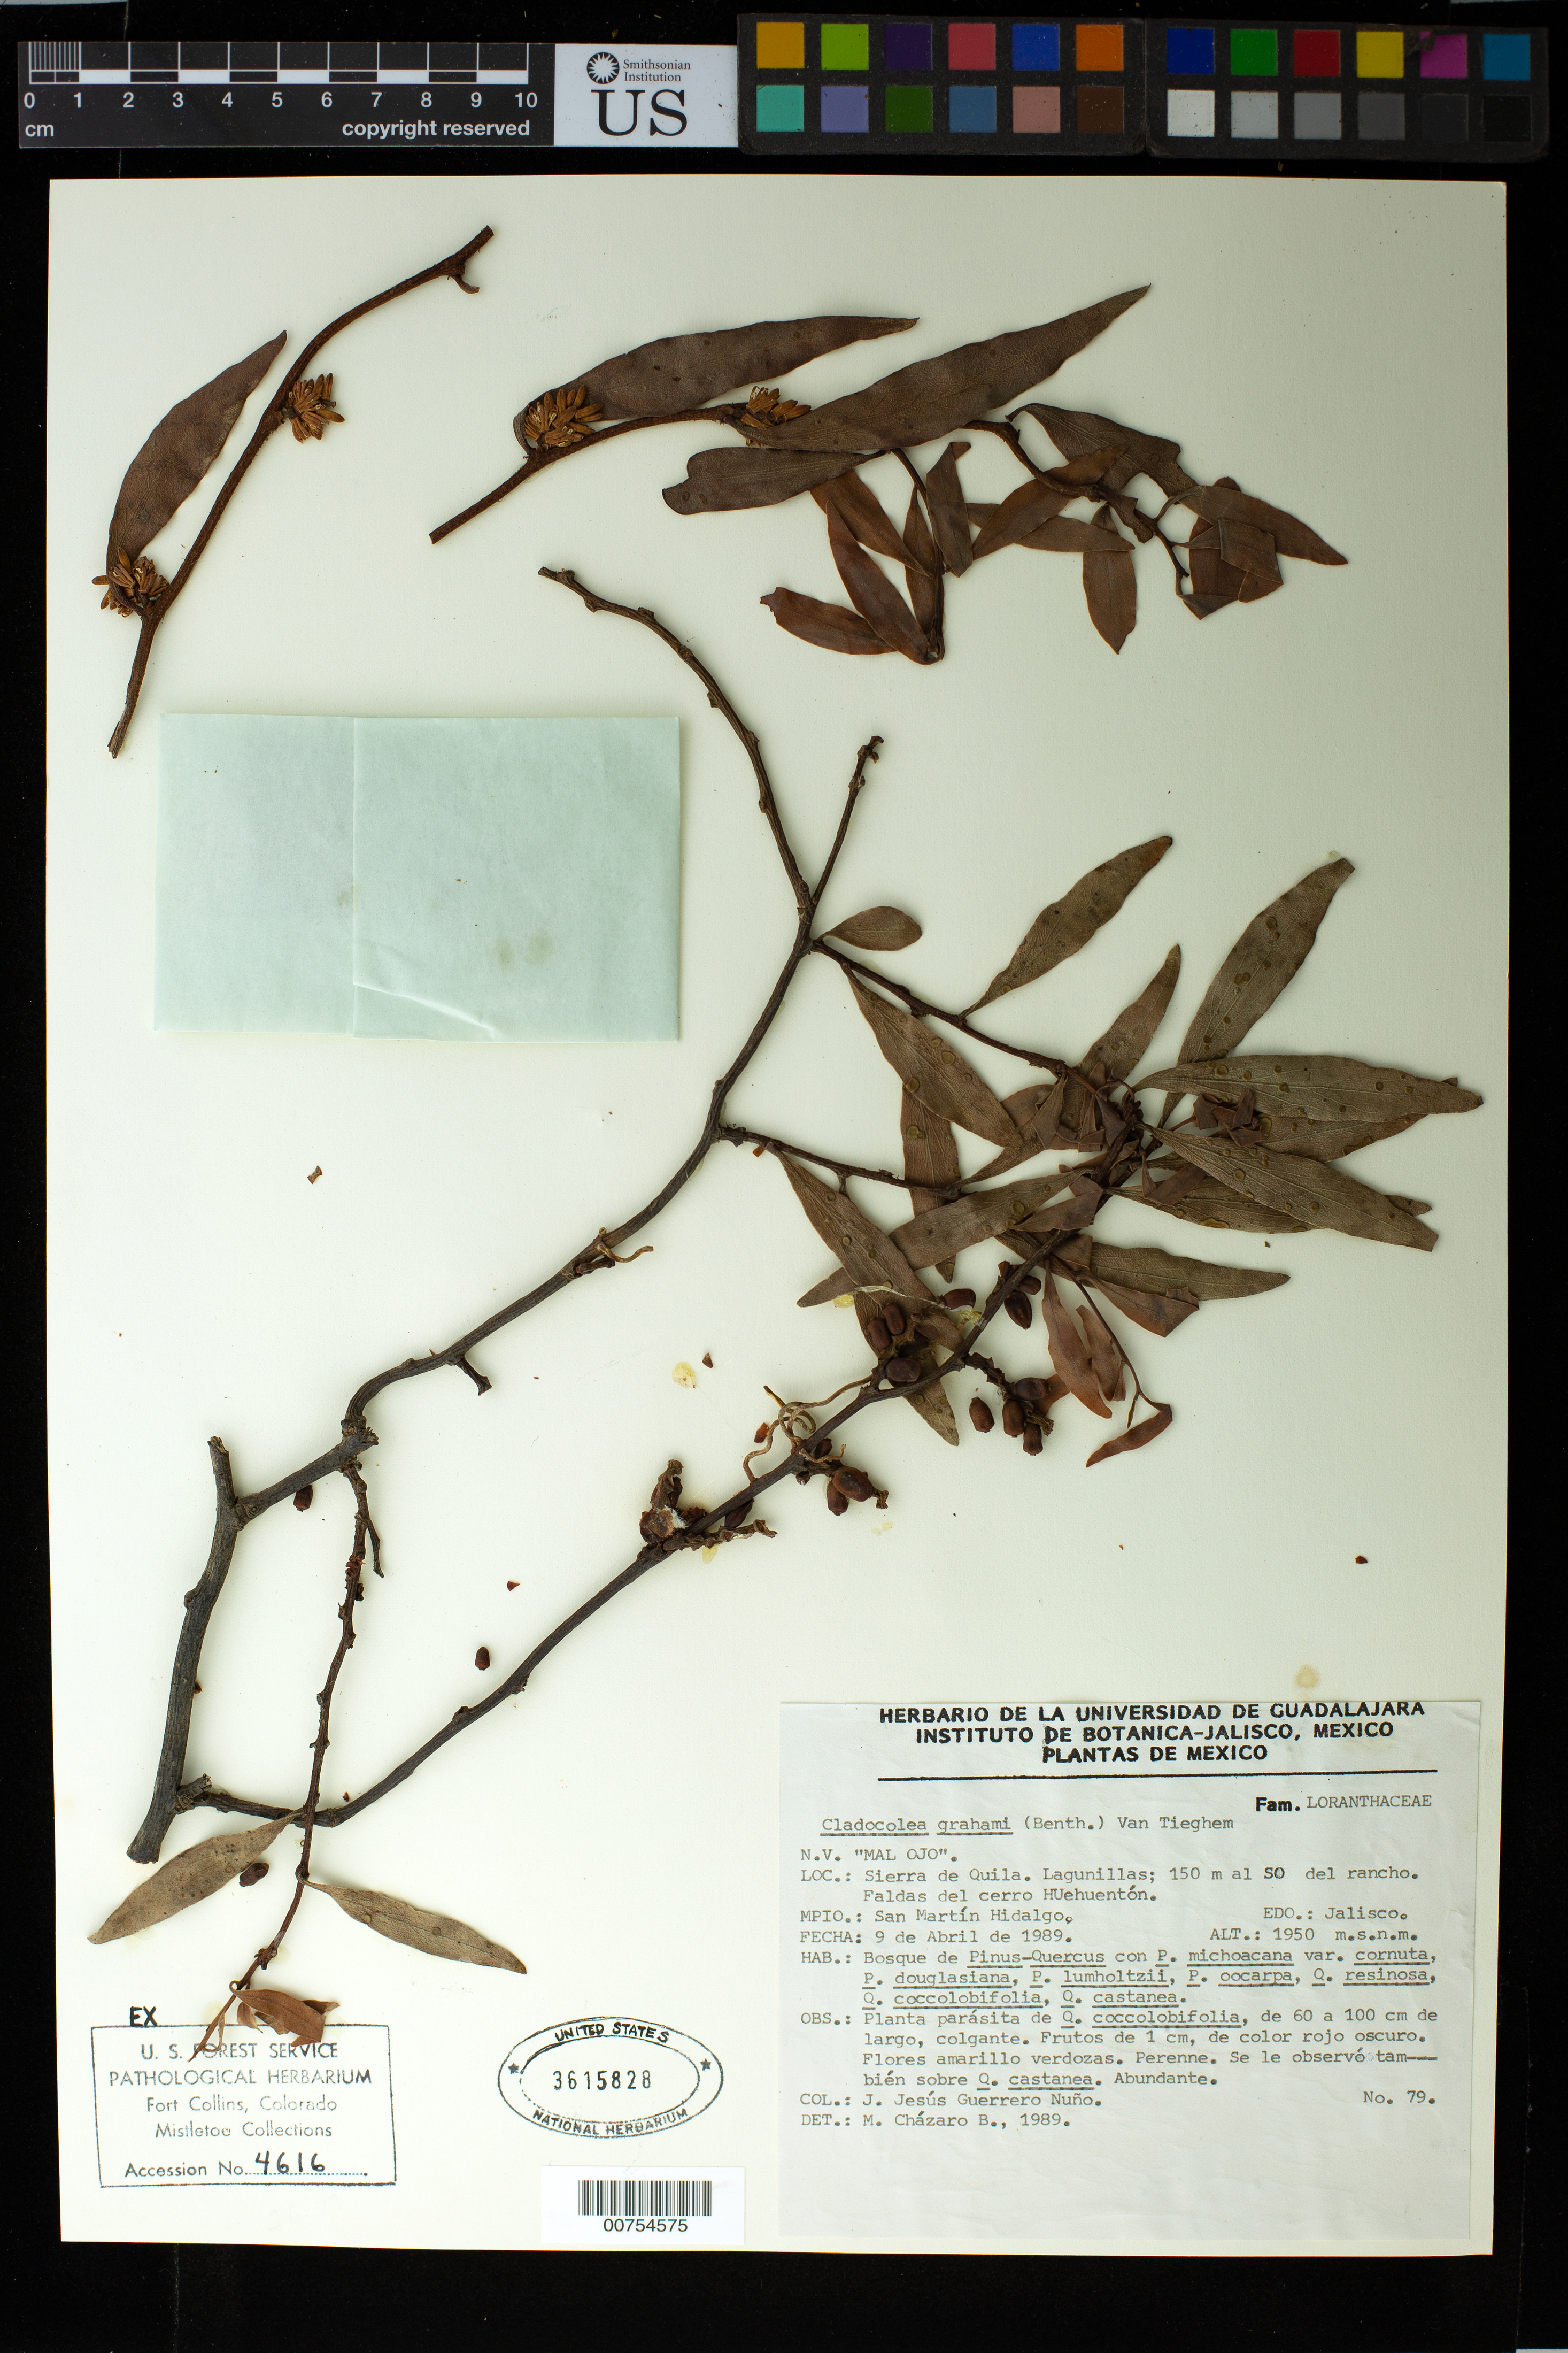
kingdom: Plantae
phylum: Tracheophyta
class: Magnoliopsida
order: Santalales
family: Loranthaceae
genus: Cladocolea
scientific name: Cladocolea grahami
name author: (Benth.) Van Tieghem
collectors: J. J. Guerrero N.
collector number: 79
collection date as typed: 9 Apr 1989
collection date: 1989-04-09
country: Mexico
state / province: Jalisco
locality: Sierra de Quila. Lagunillas. 150 m al SO del rancho. Faldas del cerro Huehuenton. San Martin Hidalgo.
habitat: Bosque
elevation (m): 1950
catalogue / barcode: US 3615828